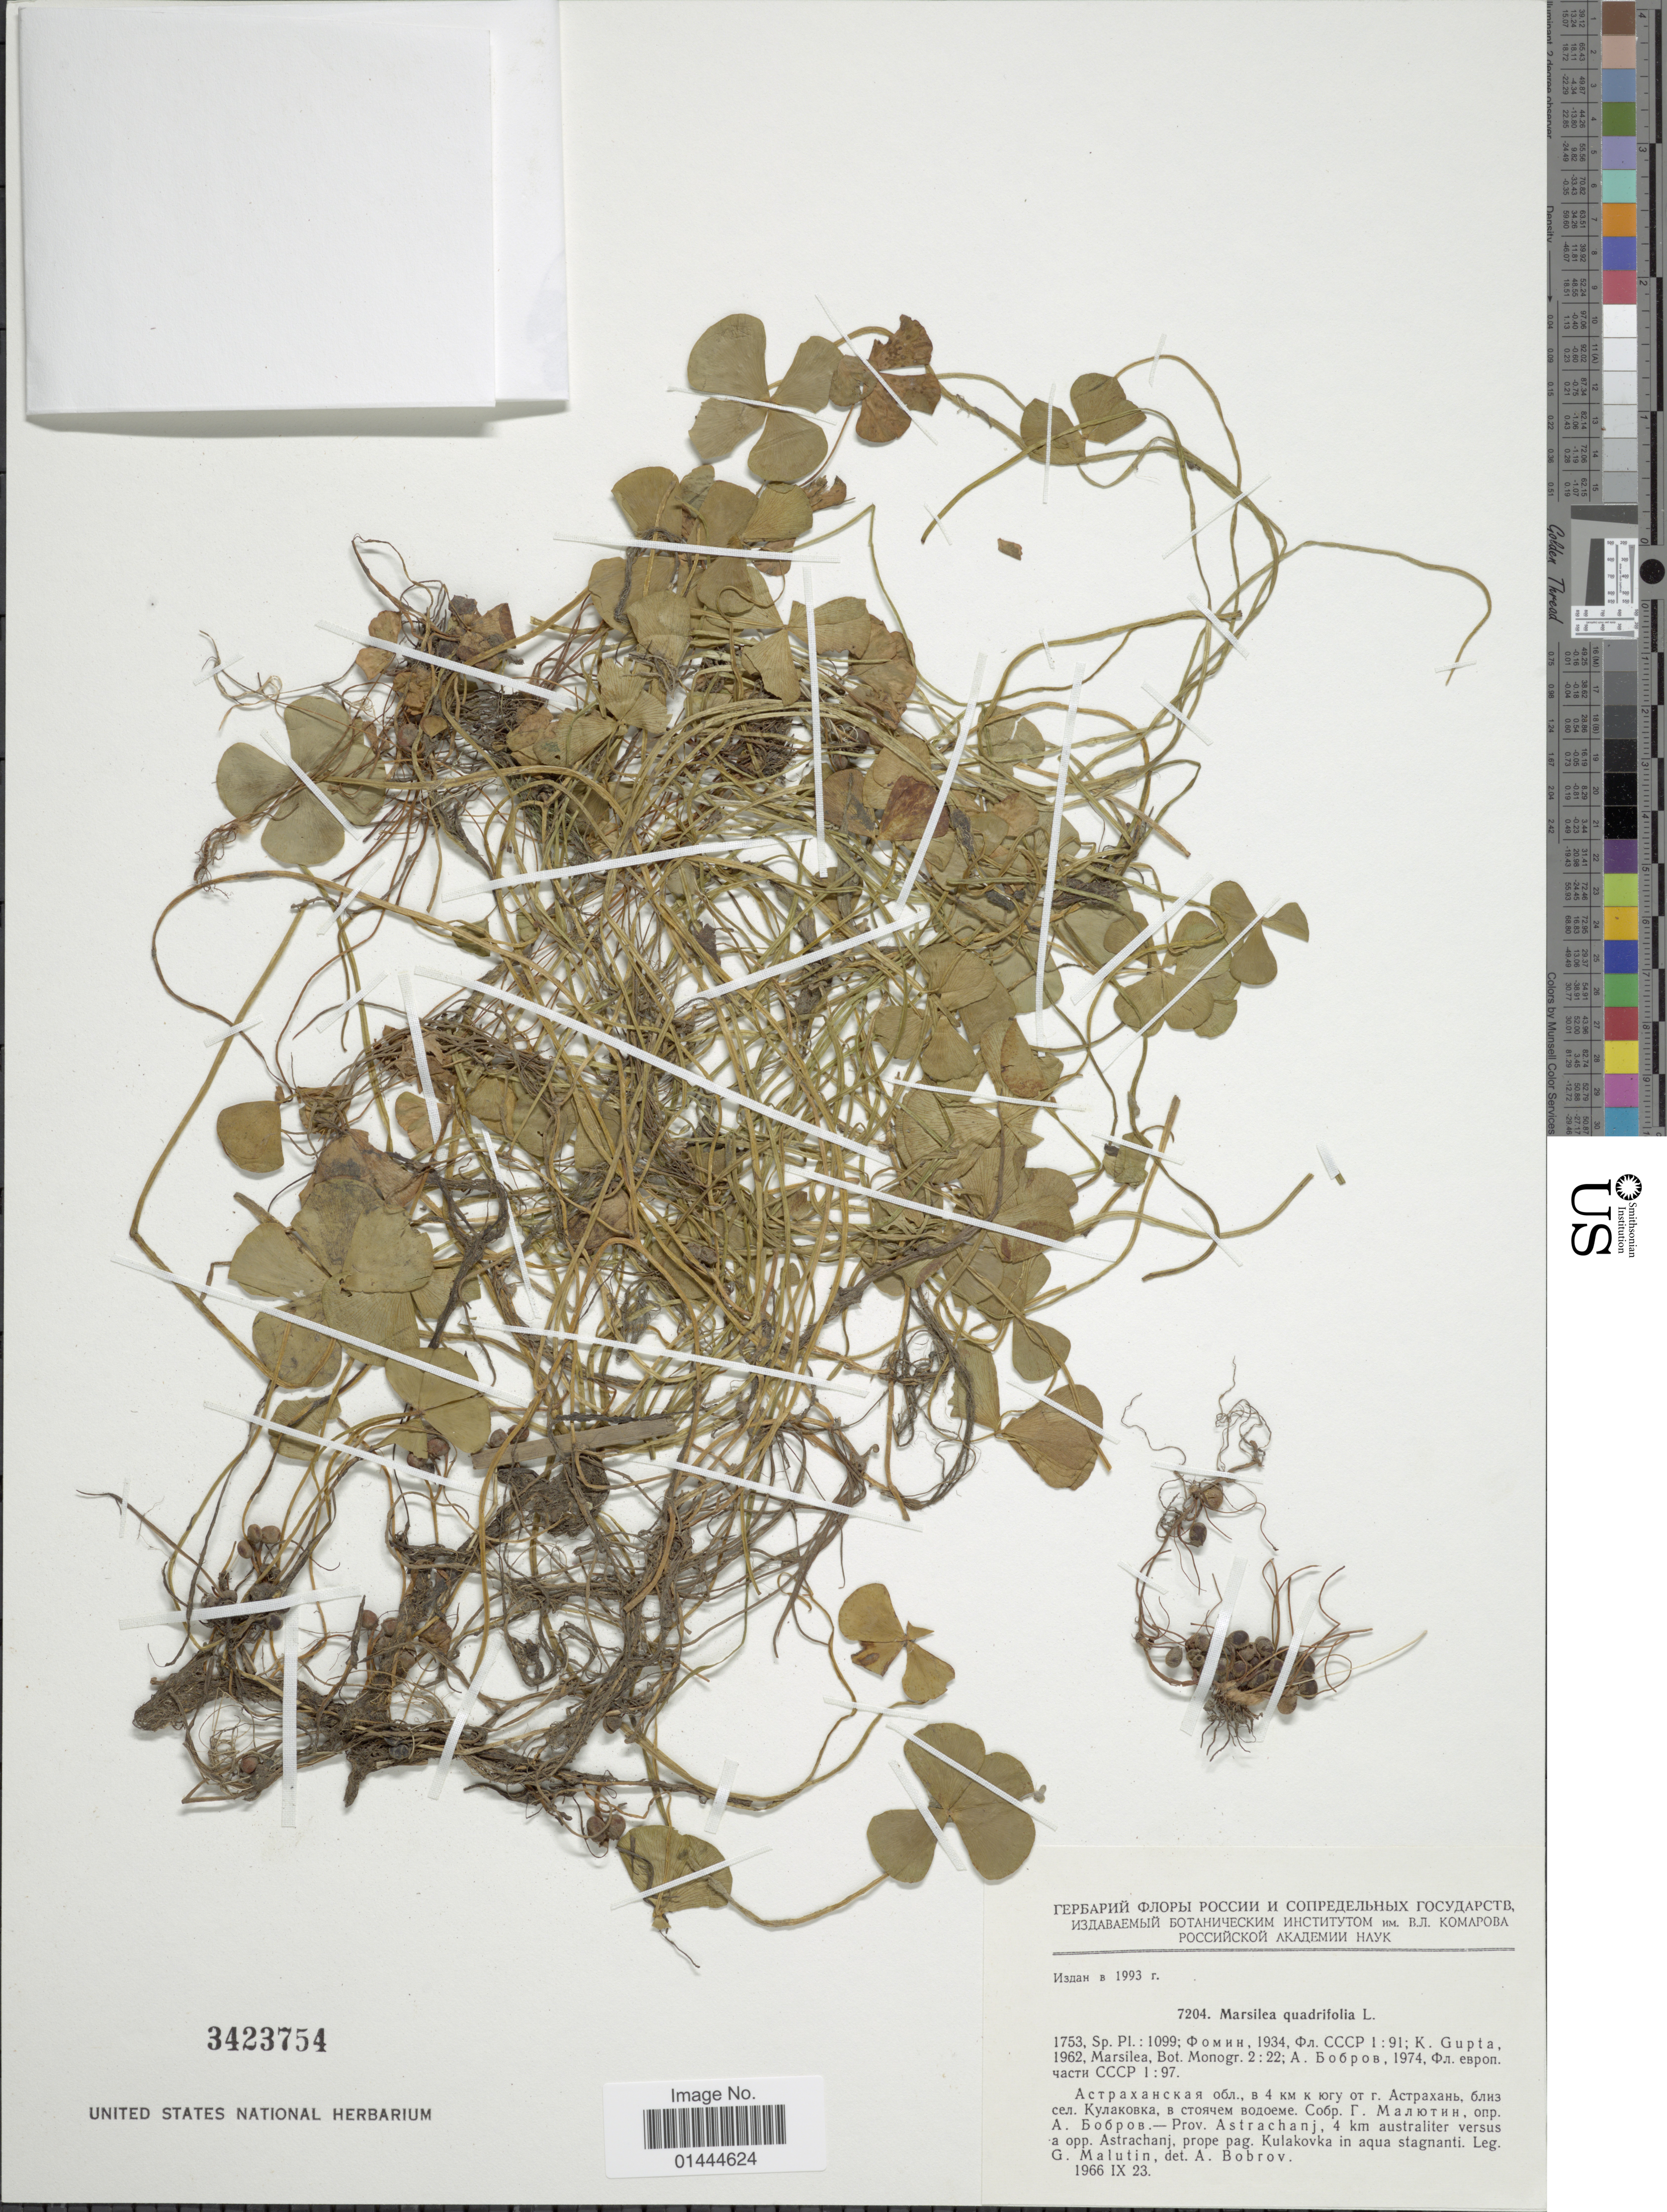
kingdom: Plantae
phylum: Tracheophyta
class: Polypodiopsida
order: Salviniales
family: Marsileaceae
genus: Marsilea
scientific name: Marsilea quadrifolia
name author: L.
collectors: G. Malutin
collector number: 7204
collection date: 1966-09-23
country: Russian Federation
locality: Prov. Astrachanj, 4 km australiter versus a opp. Astrachanj, prope pag. Kulakovka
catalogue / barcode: US 3423754